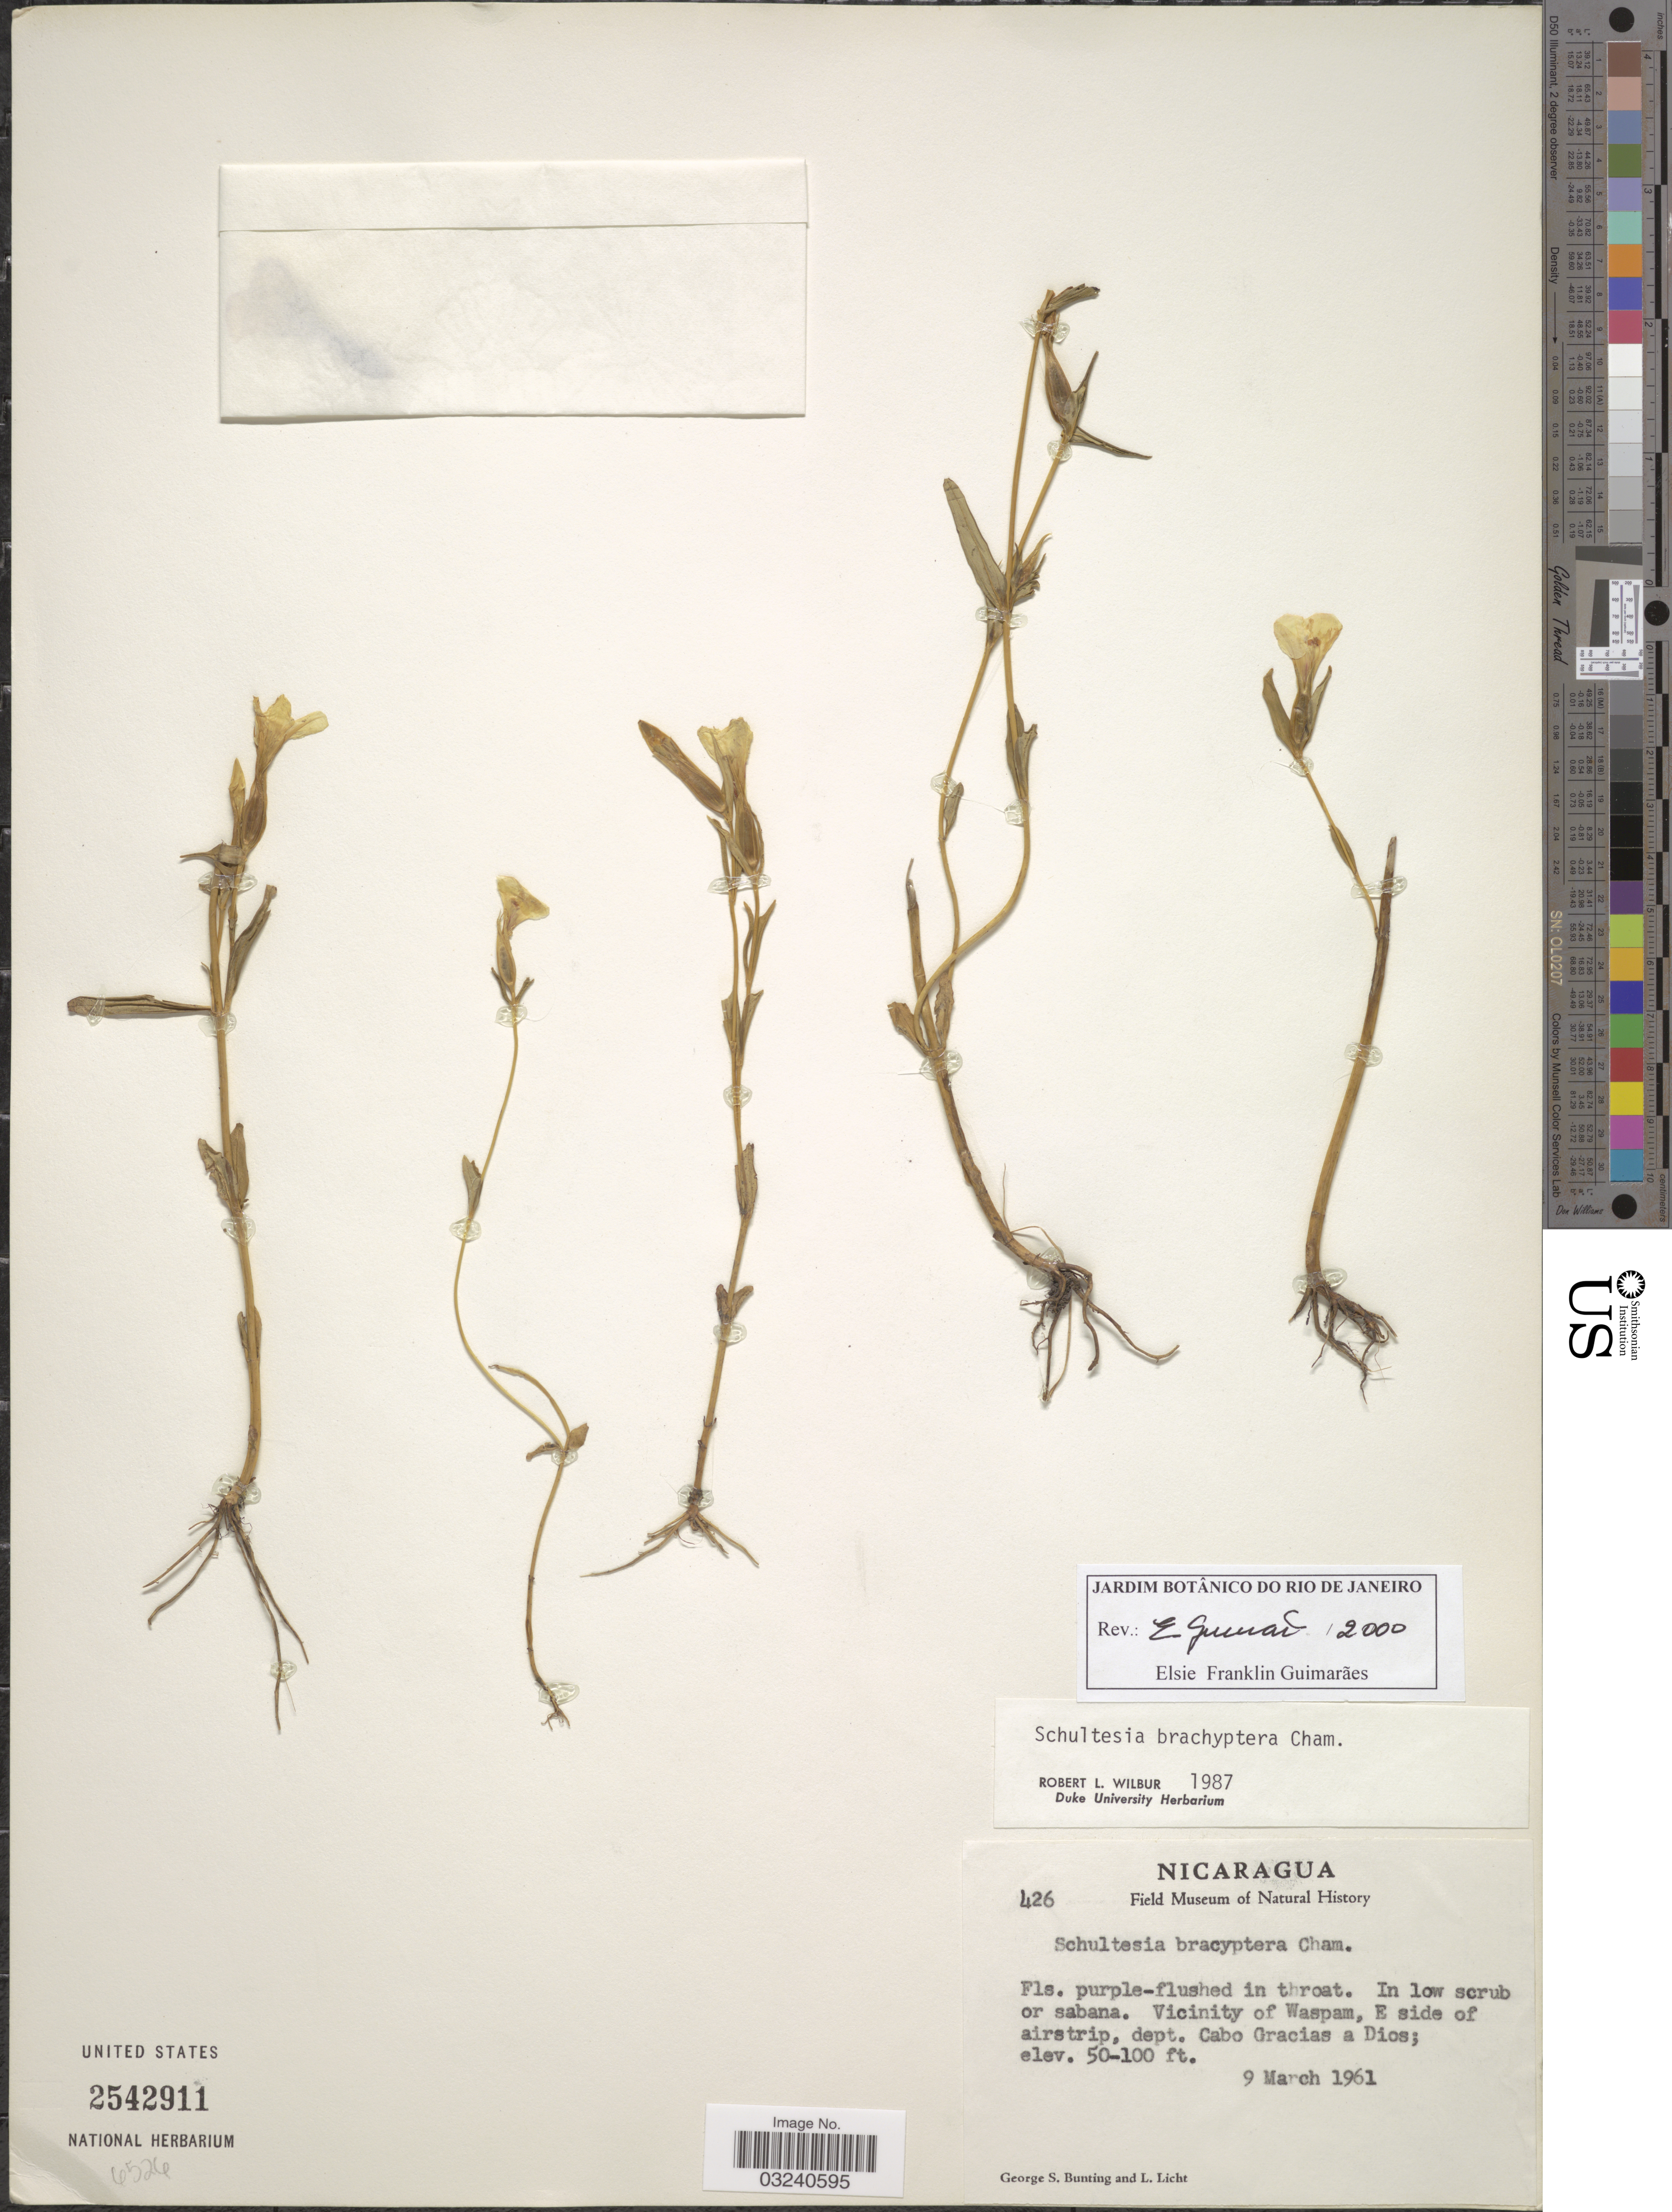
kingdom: Plantae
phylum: Tracheophyta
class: Magnoliopsida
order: Gentianales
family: Gentianaceae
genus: Schultesia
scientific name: Schultesia brachyptera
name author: Cham.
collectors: G. S. Bunting & L. Licht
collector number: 426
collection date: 1961-03-09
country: Nicaragua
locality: Vicinity of Waspam, E side of airstrip, dept. Cabo Gracias a Dios.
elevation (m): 15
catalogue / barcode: US 2542911